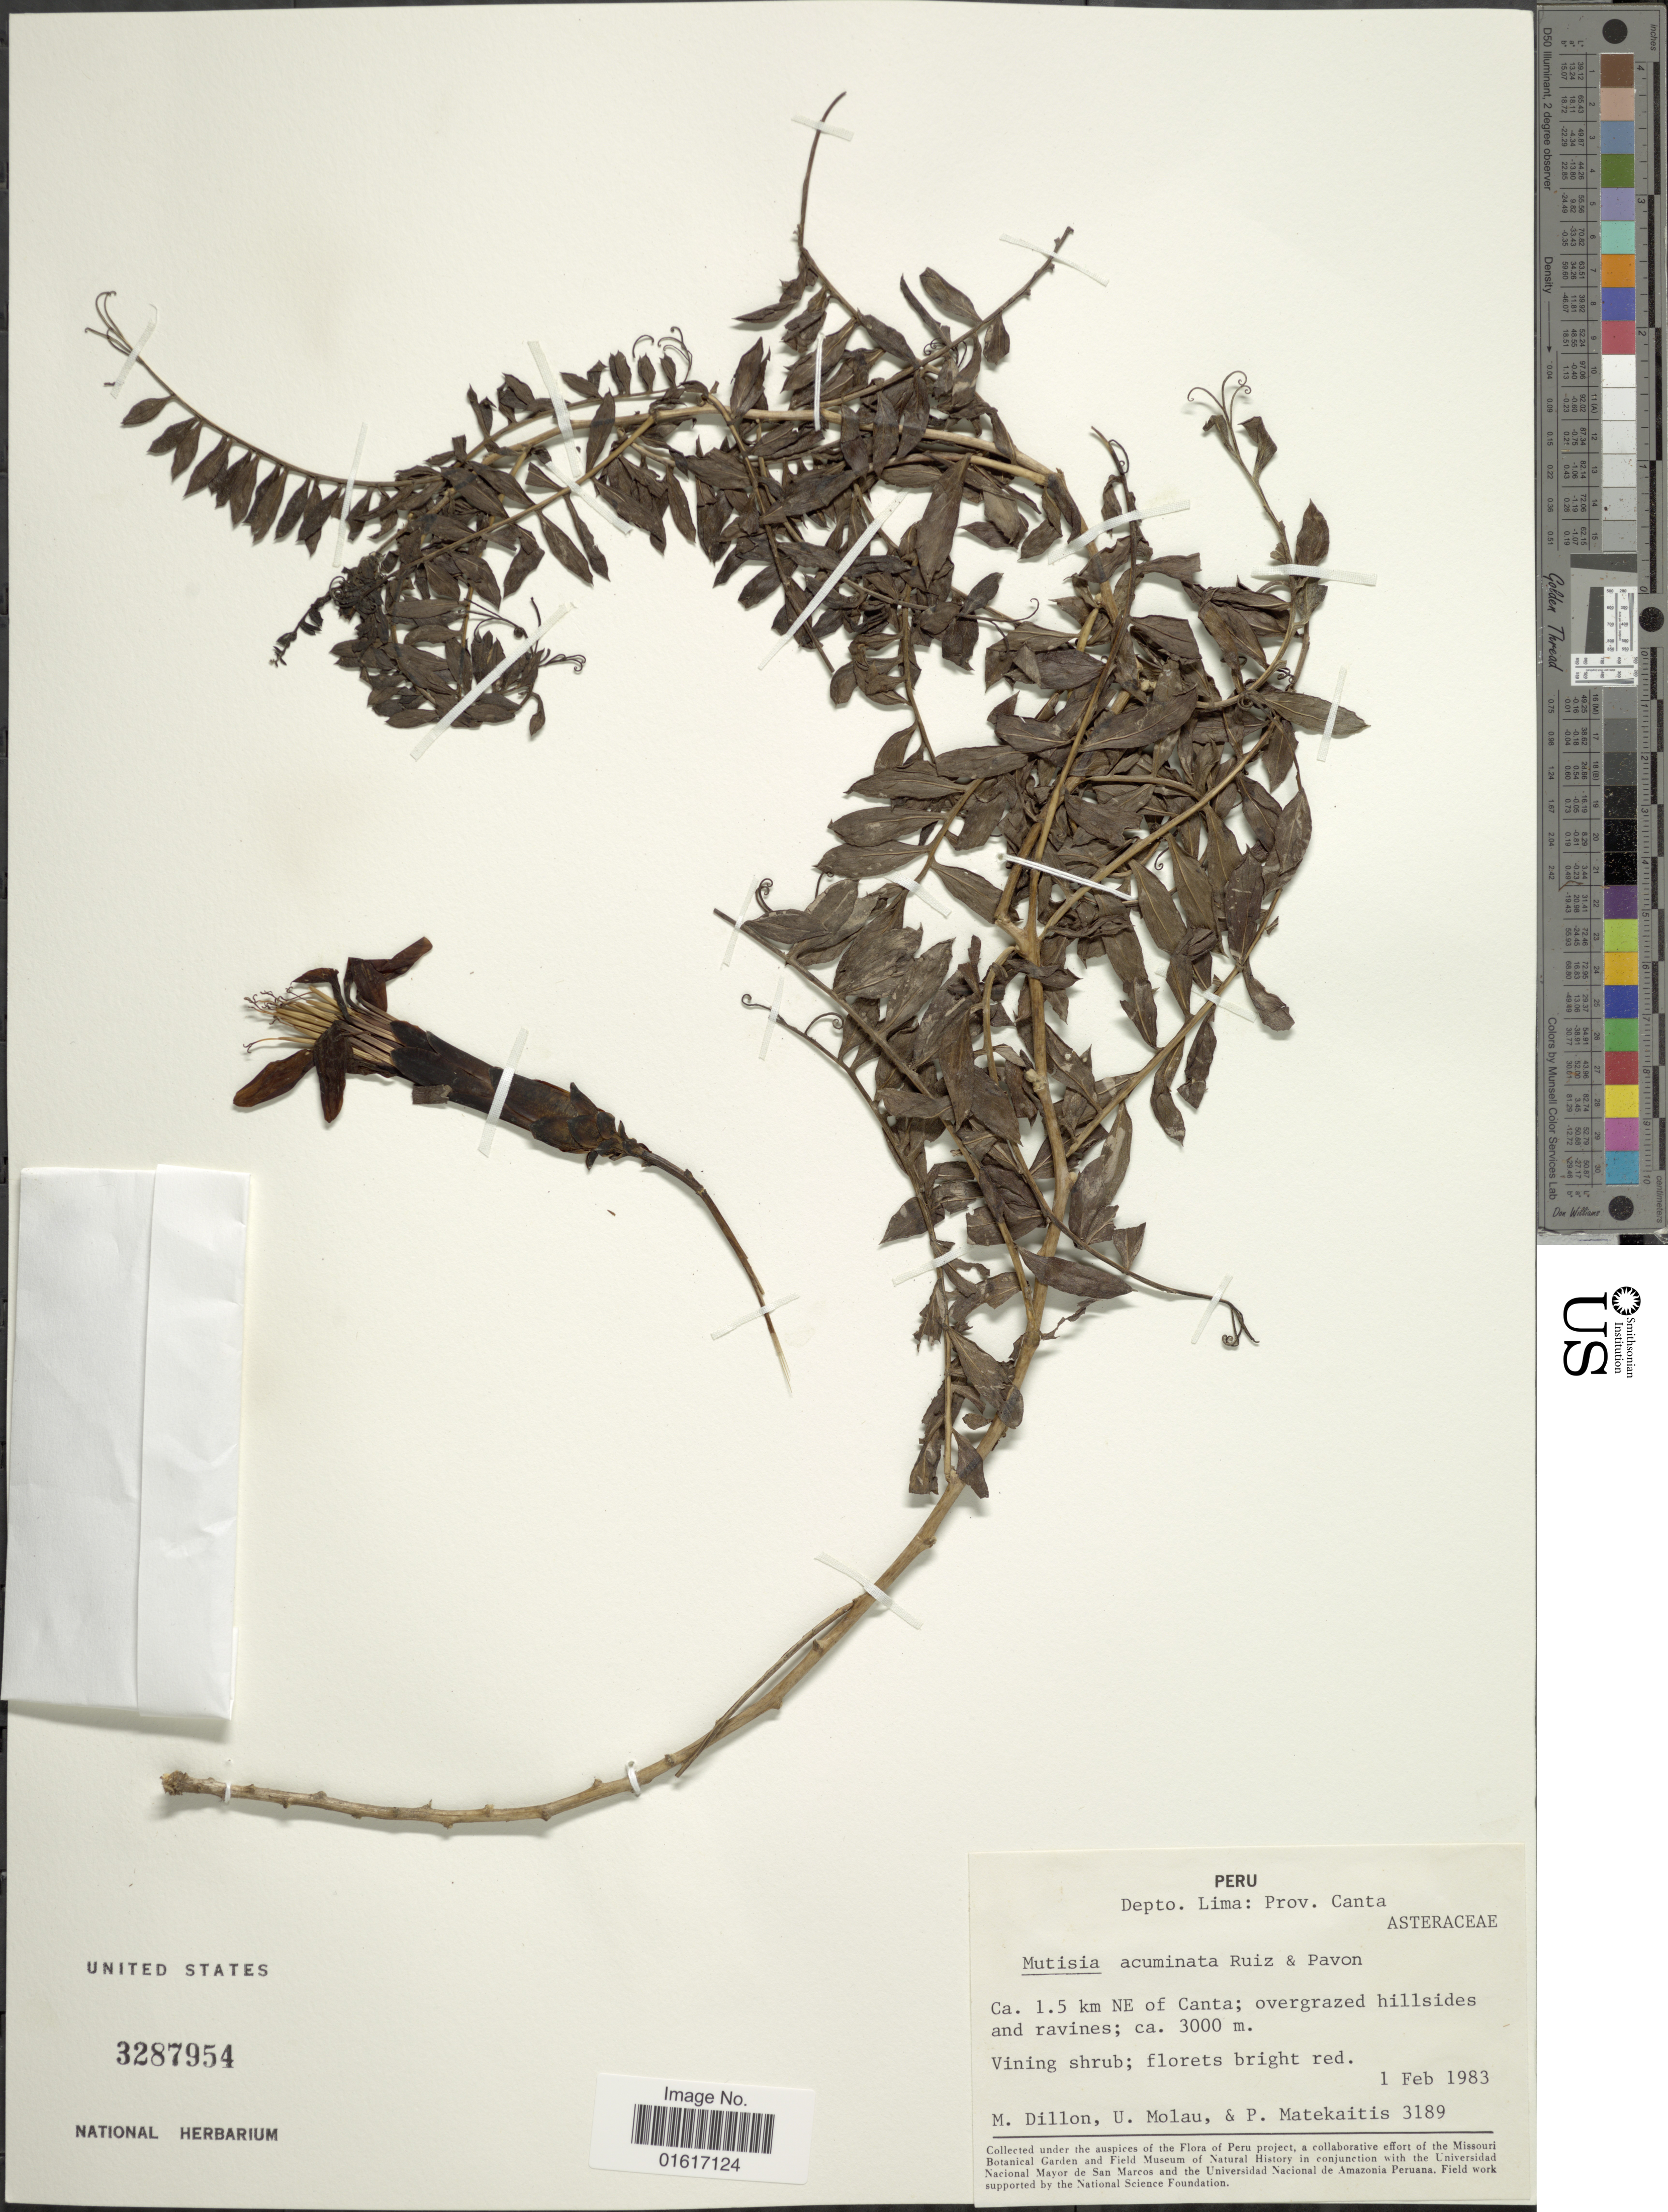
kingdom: Plantae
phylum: Tracheophyta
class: Magnoliopsida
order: Asterales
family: Asteraceae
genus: Mutisia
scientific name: Mutisia acuminata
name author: Ruiz & Pav.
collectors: M. O. Dillon, U. Molau & P. Matekaitis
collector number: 3189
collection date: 1983-02-01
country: Peru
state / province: Lima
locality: Prov. Canta. Ca. 1.5 km NE of Canta; overgrazed hillsides and ravines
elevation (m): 3000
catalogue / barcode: US 3287954